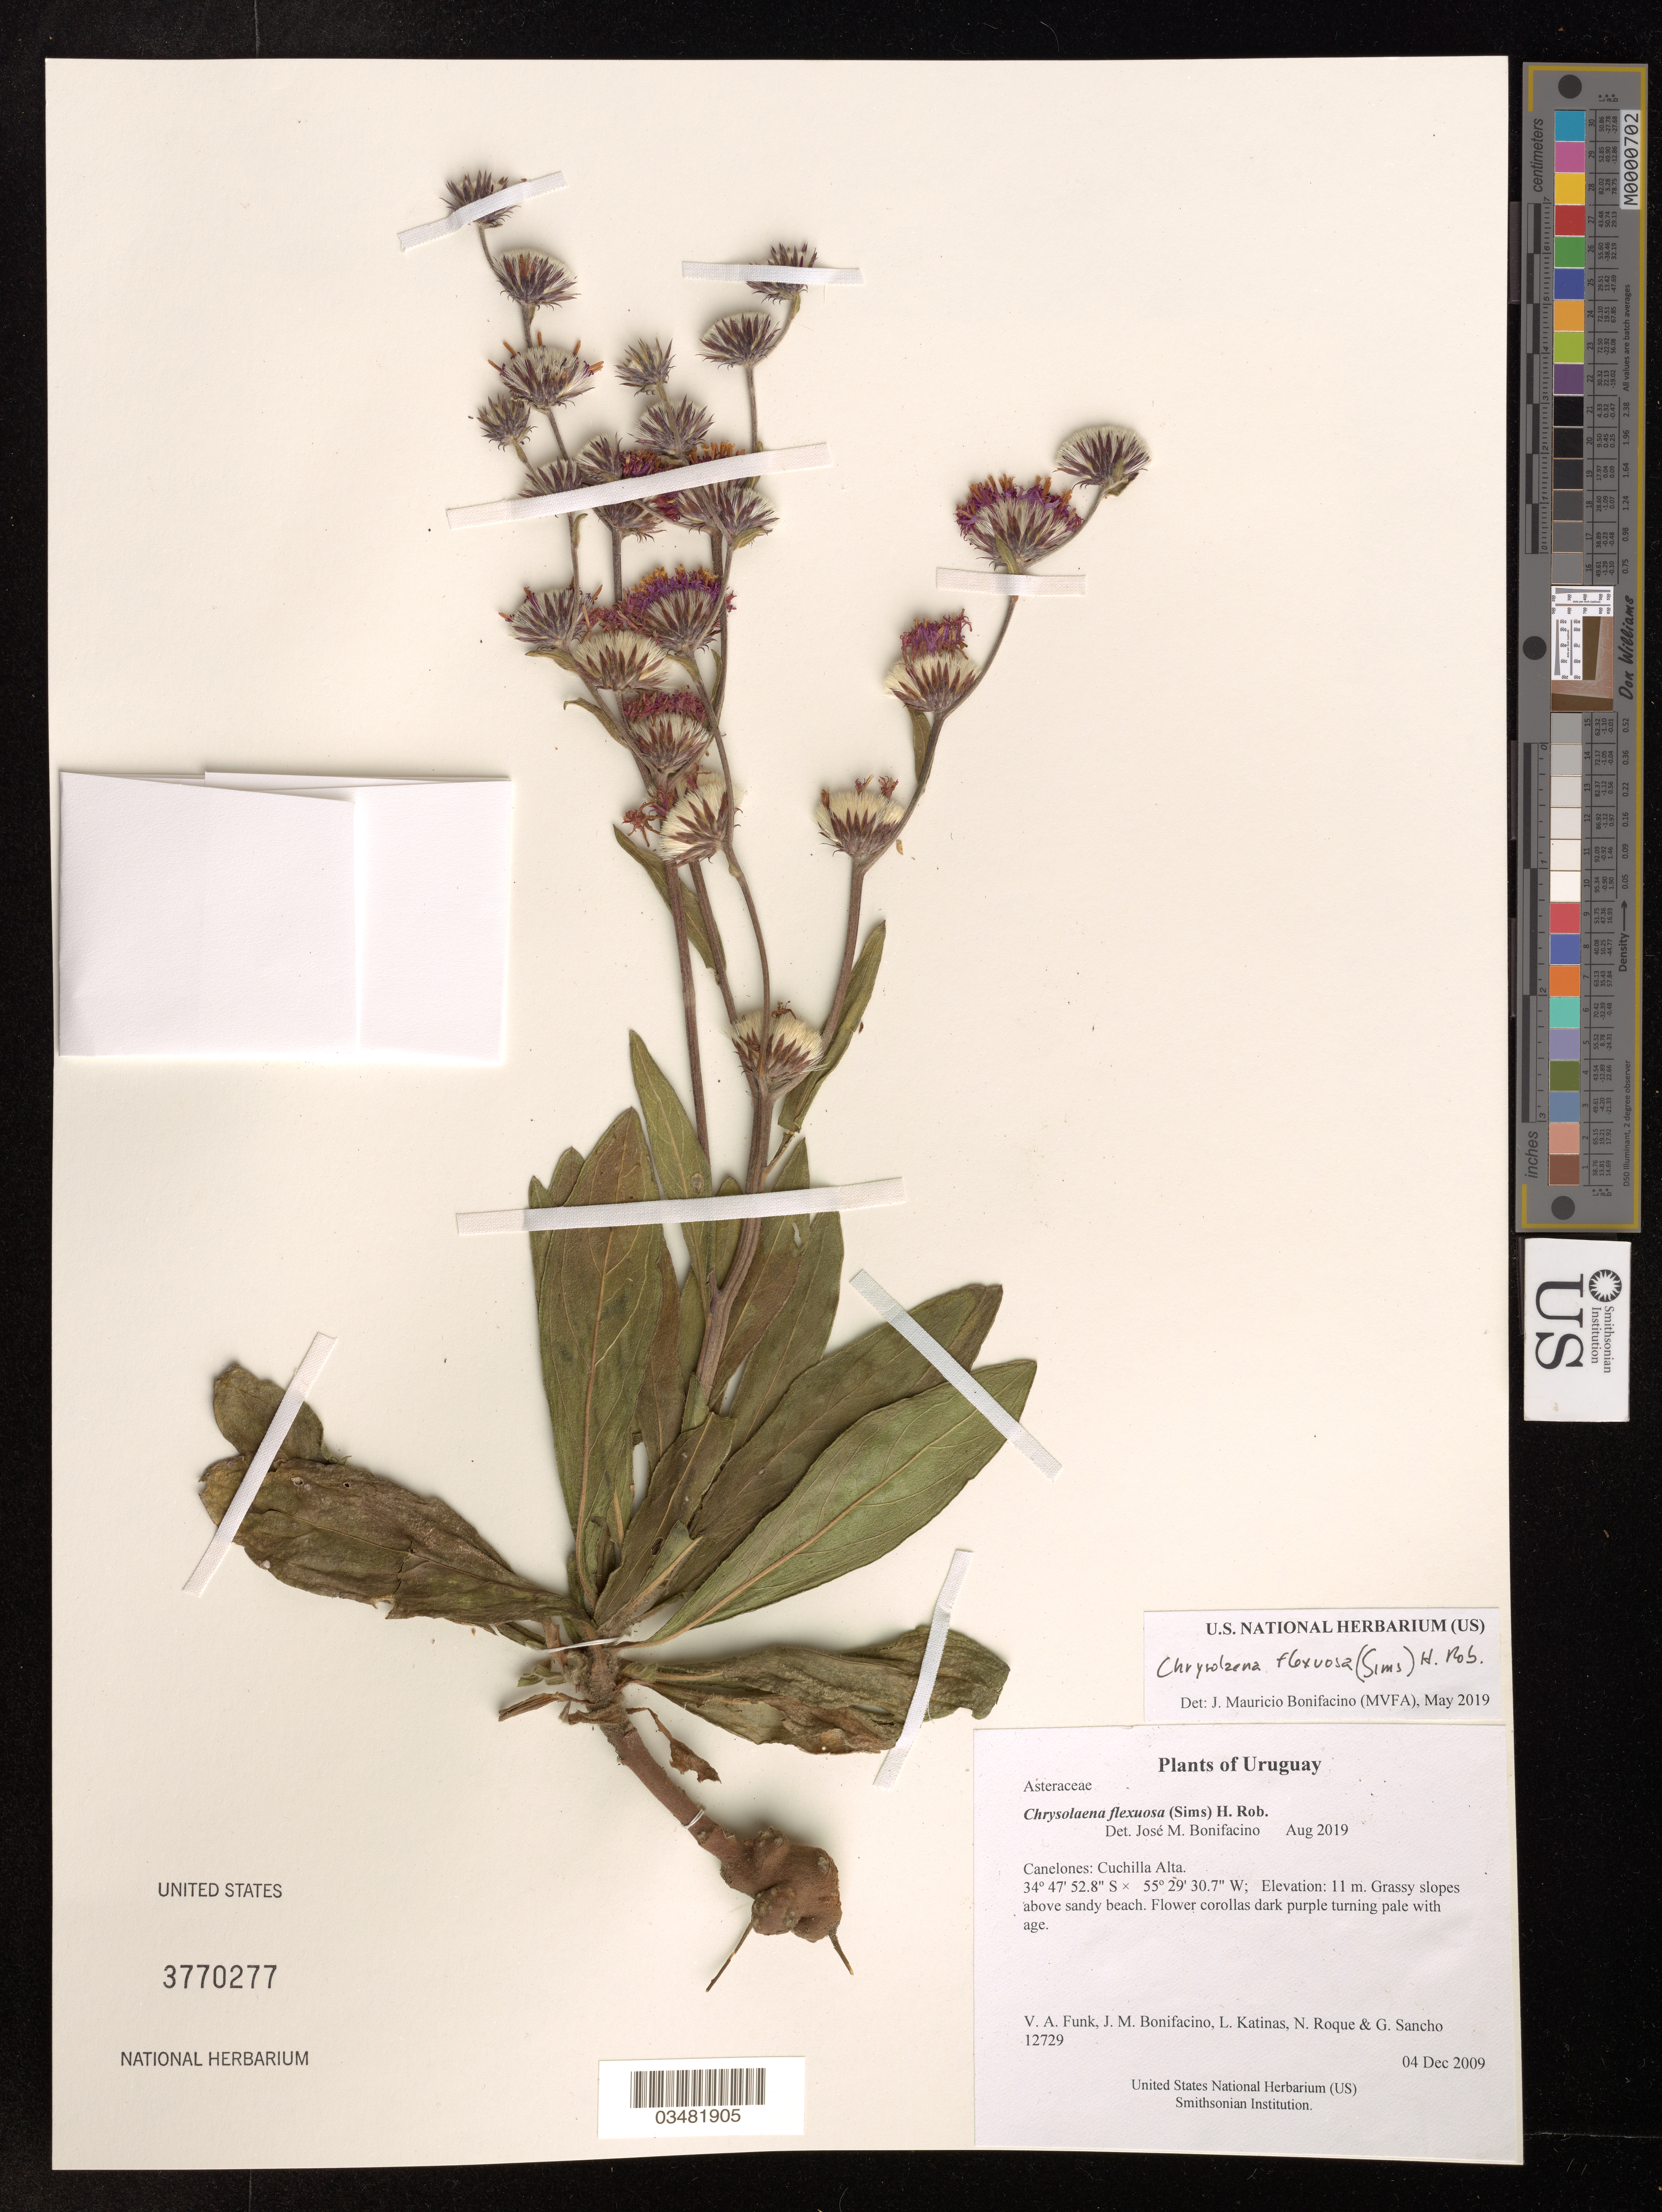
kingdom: Plantae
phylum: Tracheophyta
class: Magnoliopsida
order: Asterales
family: Asteraceae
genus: Chrysolaena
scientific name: Chrysolaena flexuosa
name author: (Sims) H. Rob.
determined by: Bonifacino, José Mauricio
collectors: V. Funk, M. Bonifacino, L. Katinas & N. Roque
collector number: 12729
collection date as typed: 4 Dec 2009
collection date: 2009-12-04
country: Uruguay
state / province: Canelones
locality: Cuchilla Alta.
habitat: Grassy slopes above sandy beach.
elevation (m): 11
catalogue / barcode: US 3770277